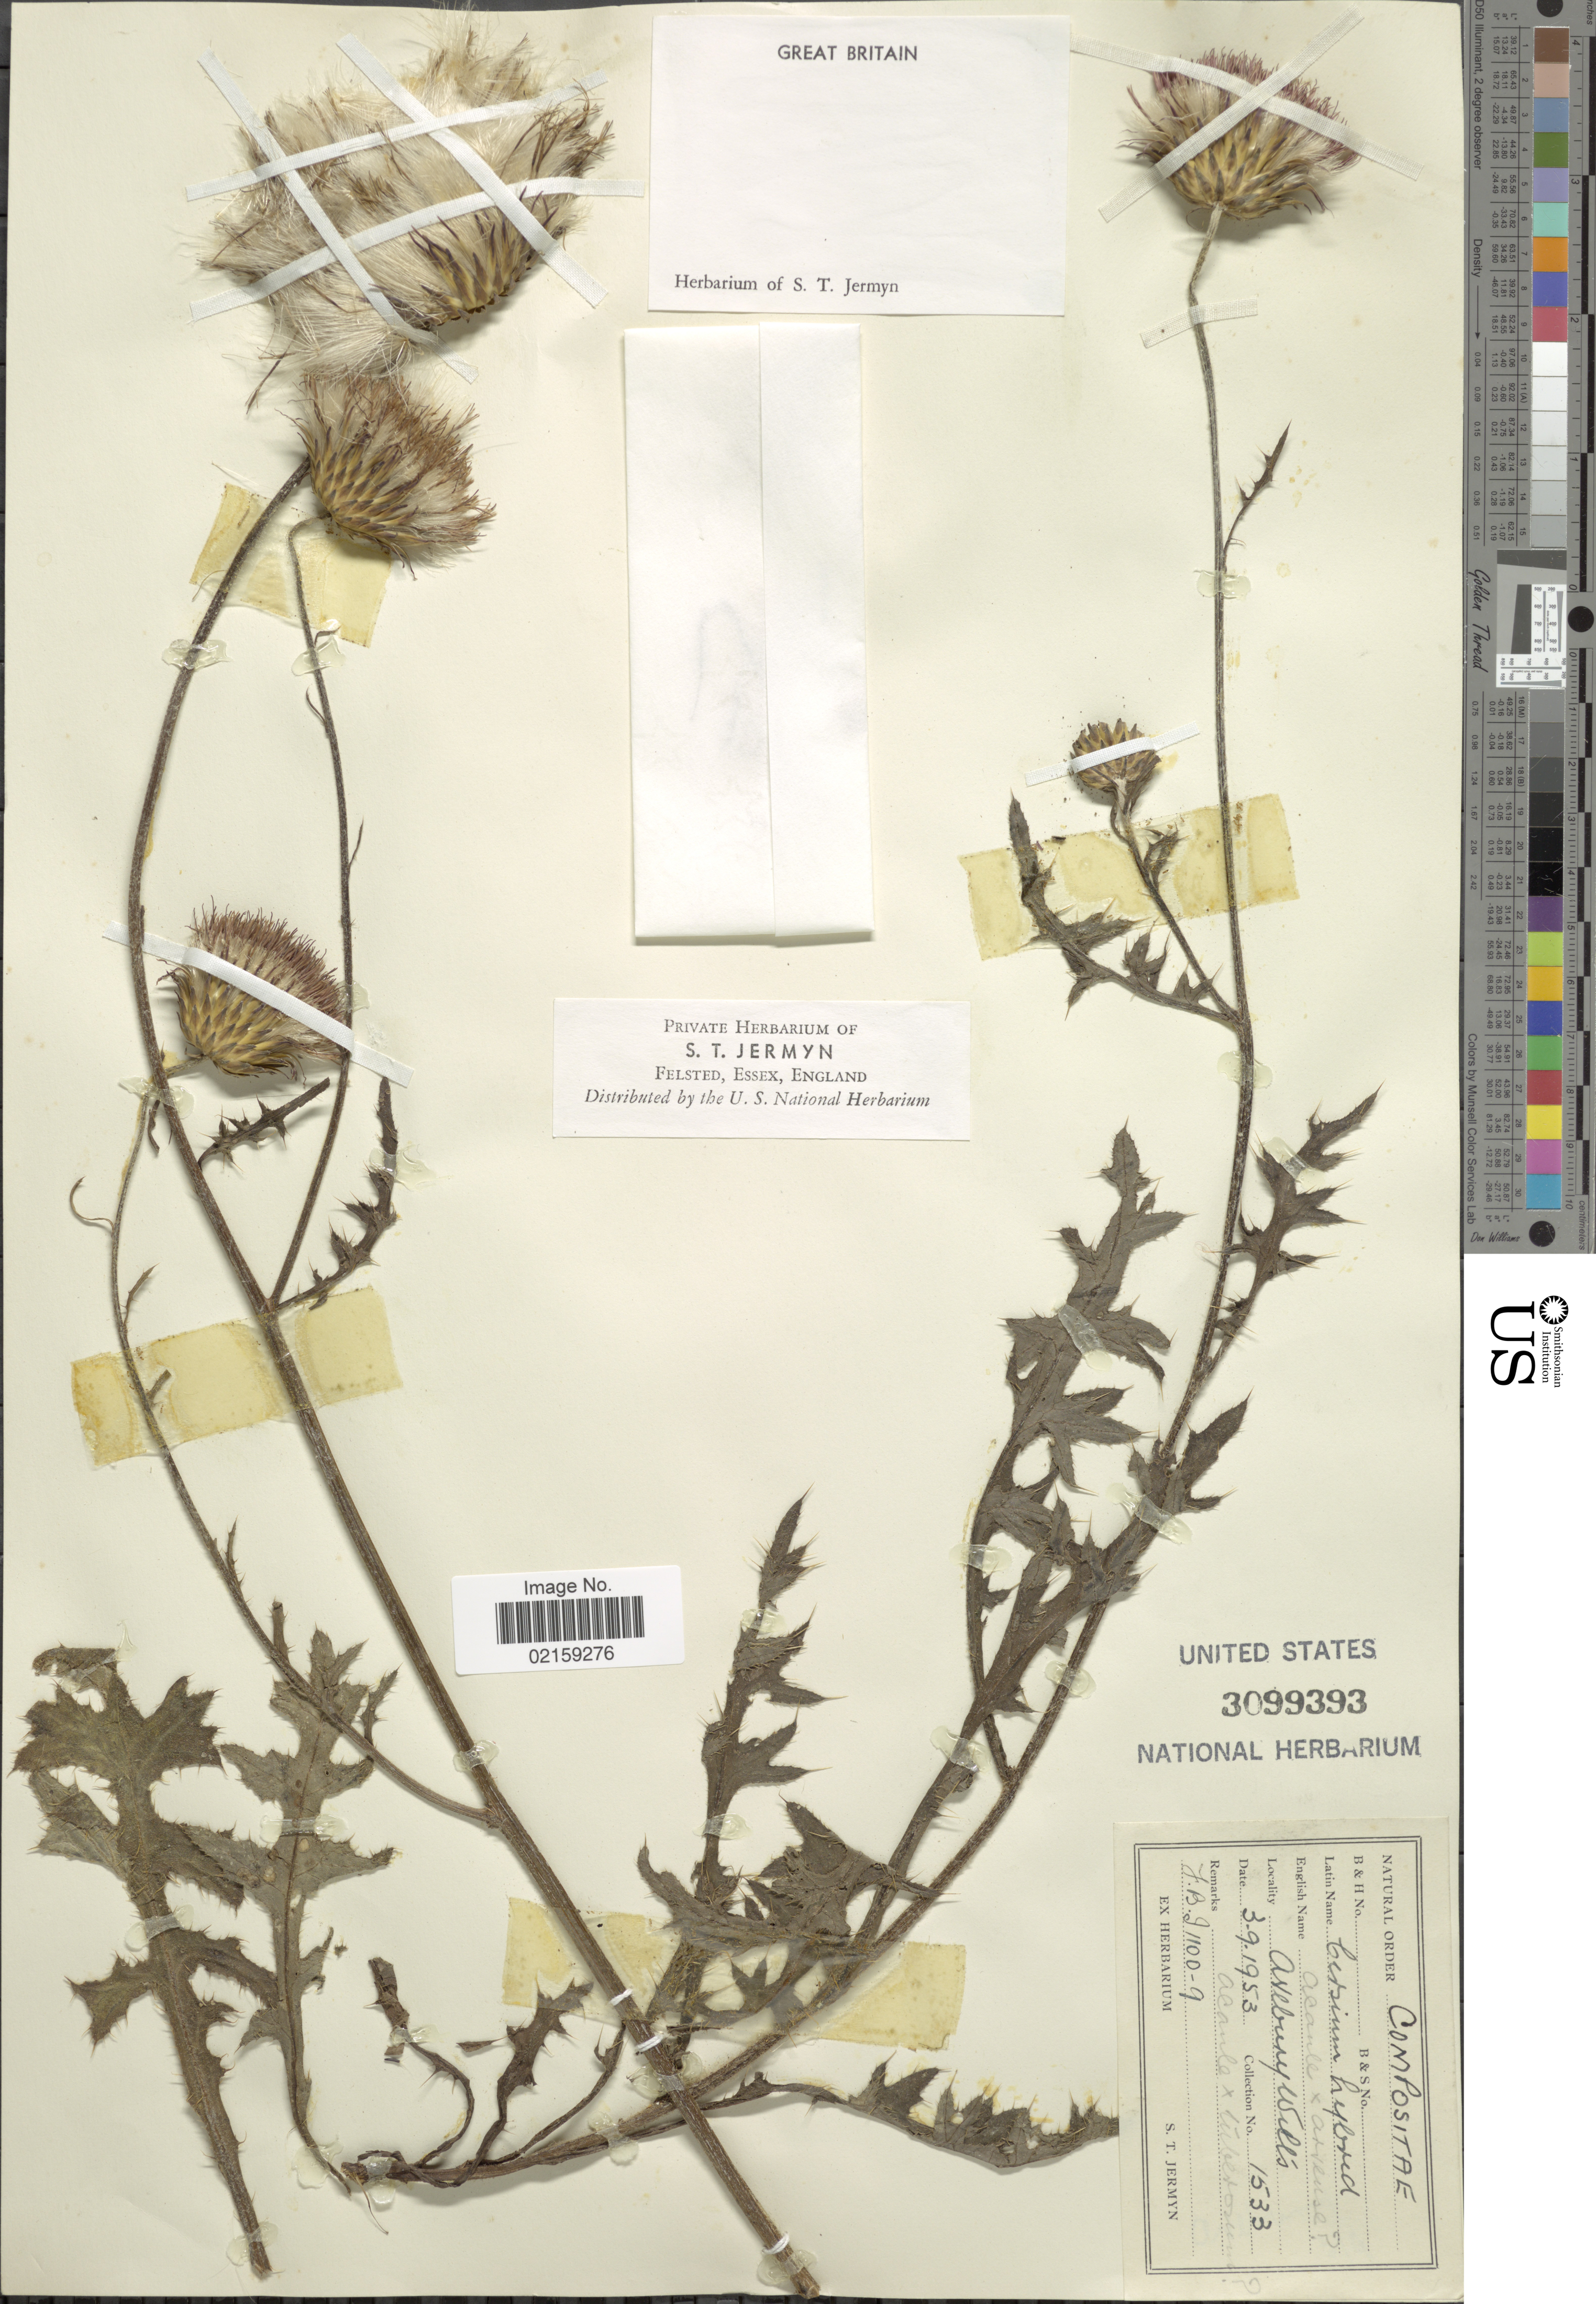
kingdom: Plantae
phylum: Tracheophyta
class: Magnoliopsida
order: Asterales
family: Asteraceae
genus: Cirsium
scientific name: Cirsium sp.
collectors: S. Jermyn (herbarium)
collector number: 1533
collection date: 1953-09-03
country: United Kingdom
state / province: England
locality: Great Brittain. Axebury Wilts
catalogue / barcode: US 3099393